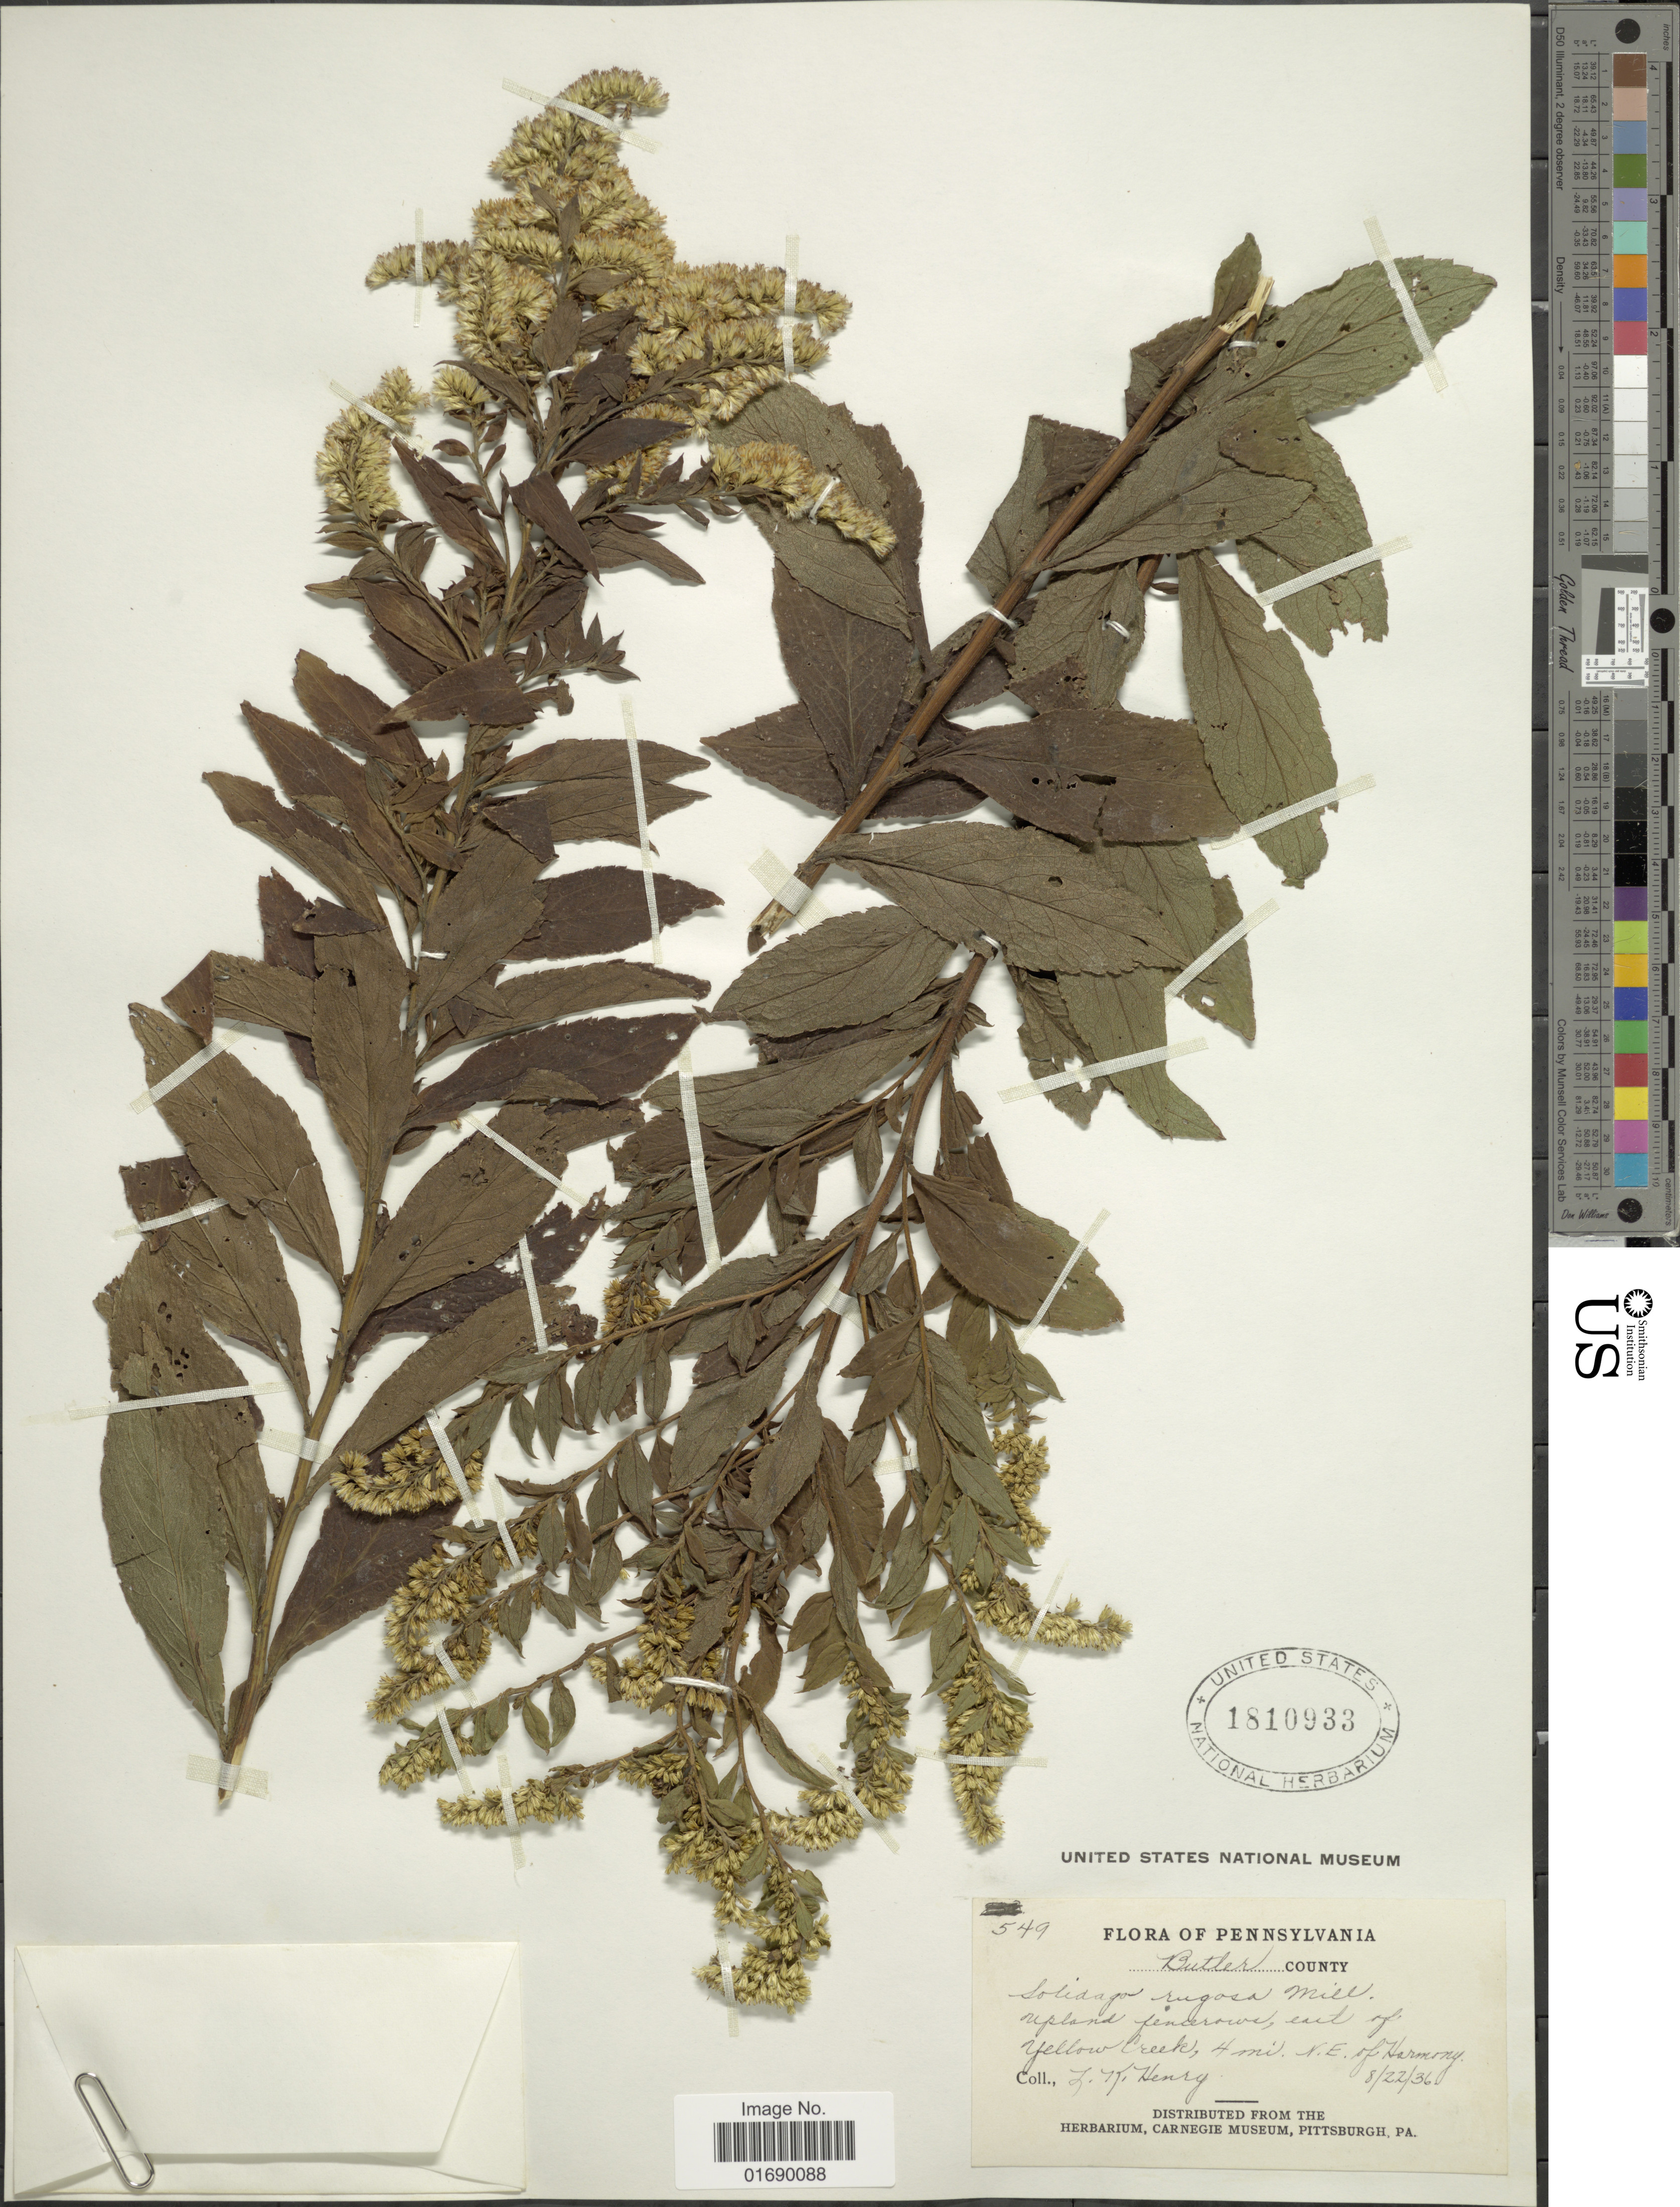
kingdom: Plantae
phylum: Tracheophyta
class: Magnoliopsida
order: Asterales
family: Asteraceae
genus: Solidago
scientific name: Solidago rugosa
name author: Mill.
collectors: L. K. Henry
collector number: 549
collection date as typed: Transcribed d/m/y: 22/8/36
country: United States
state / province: Pennsylvania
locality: Butler County, Upland fencerous, east of Yellow Creek, 4 mi N.E. of Harmony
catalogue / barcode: US 1810933